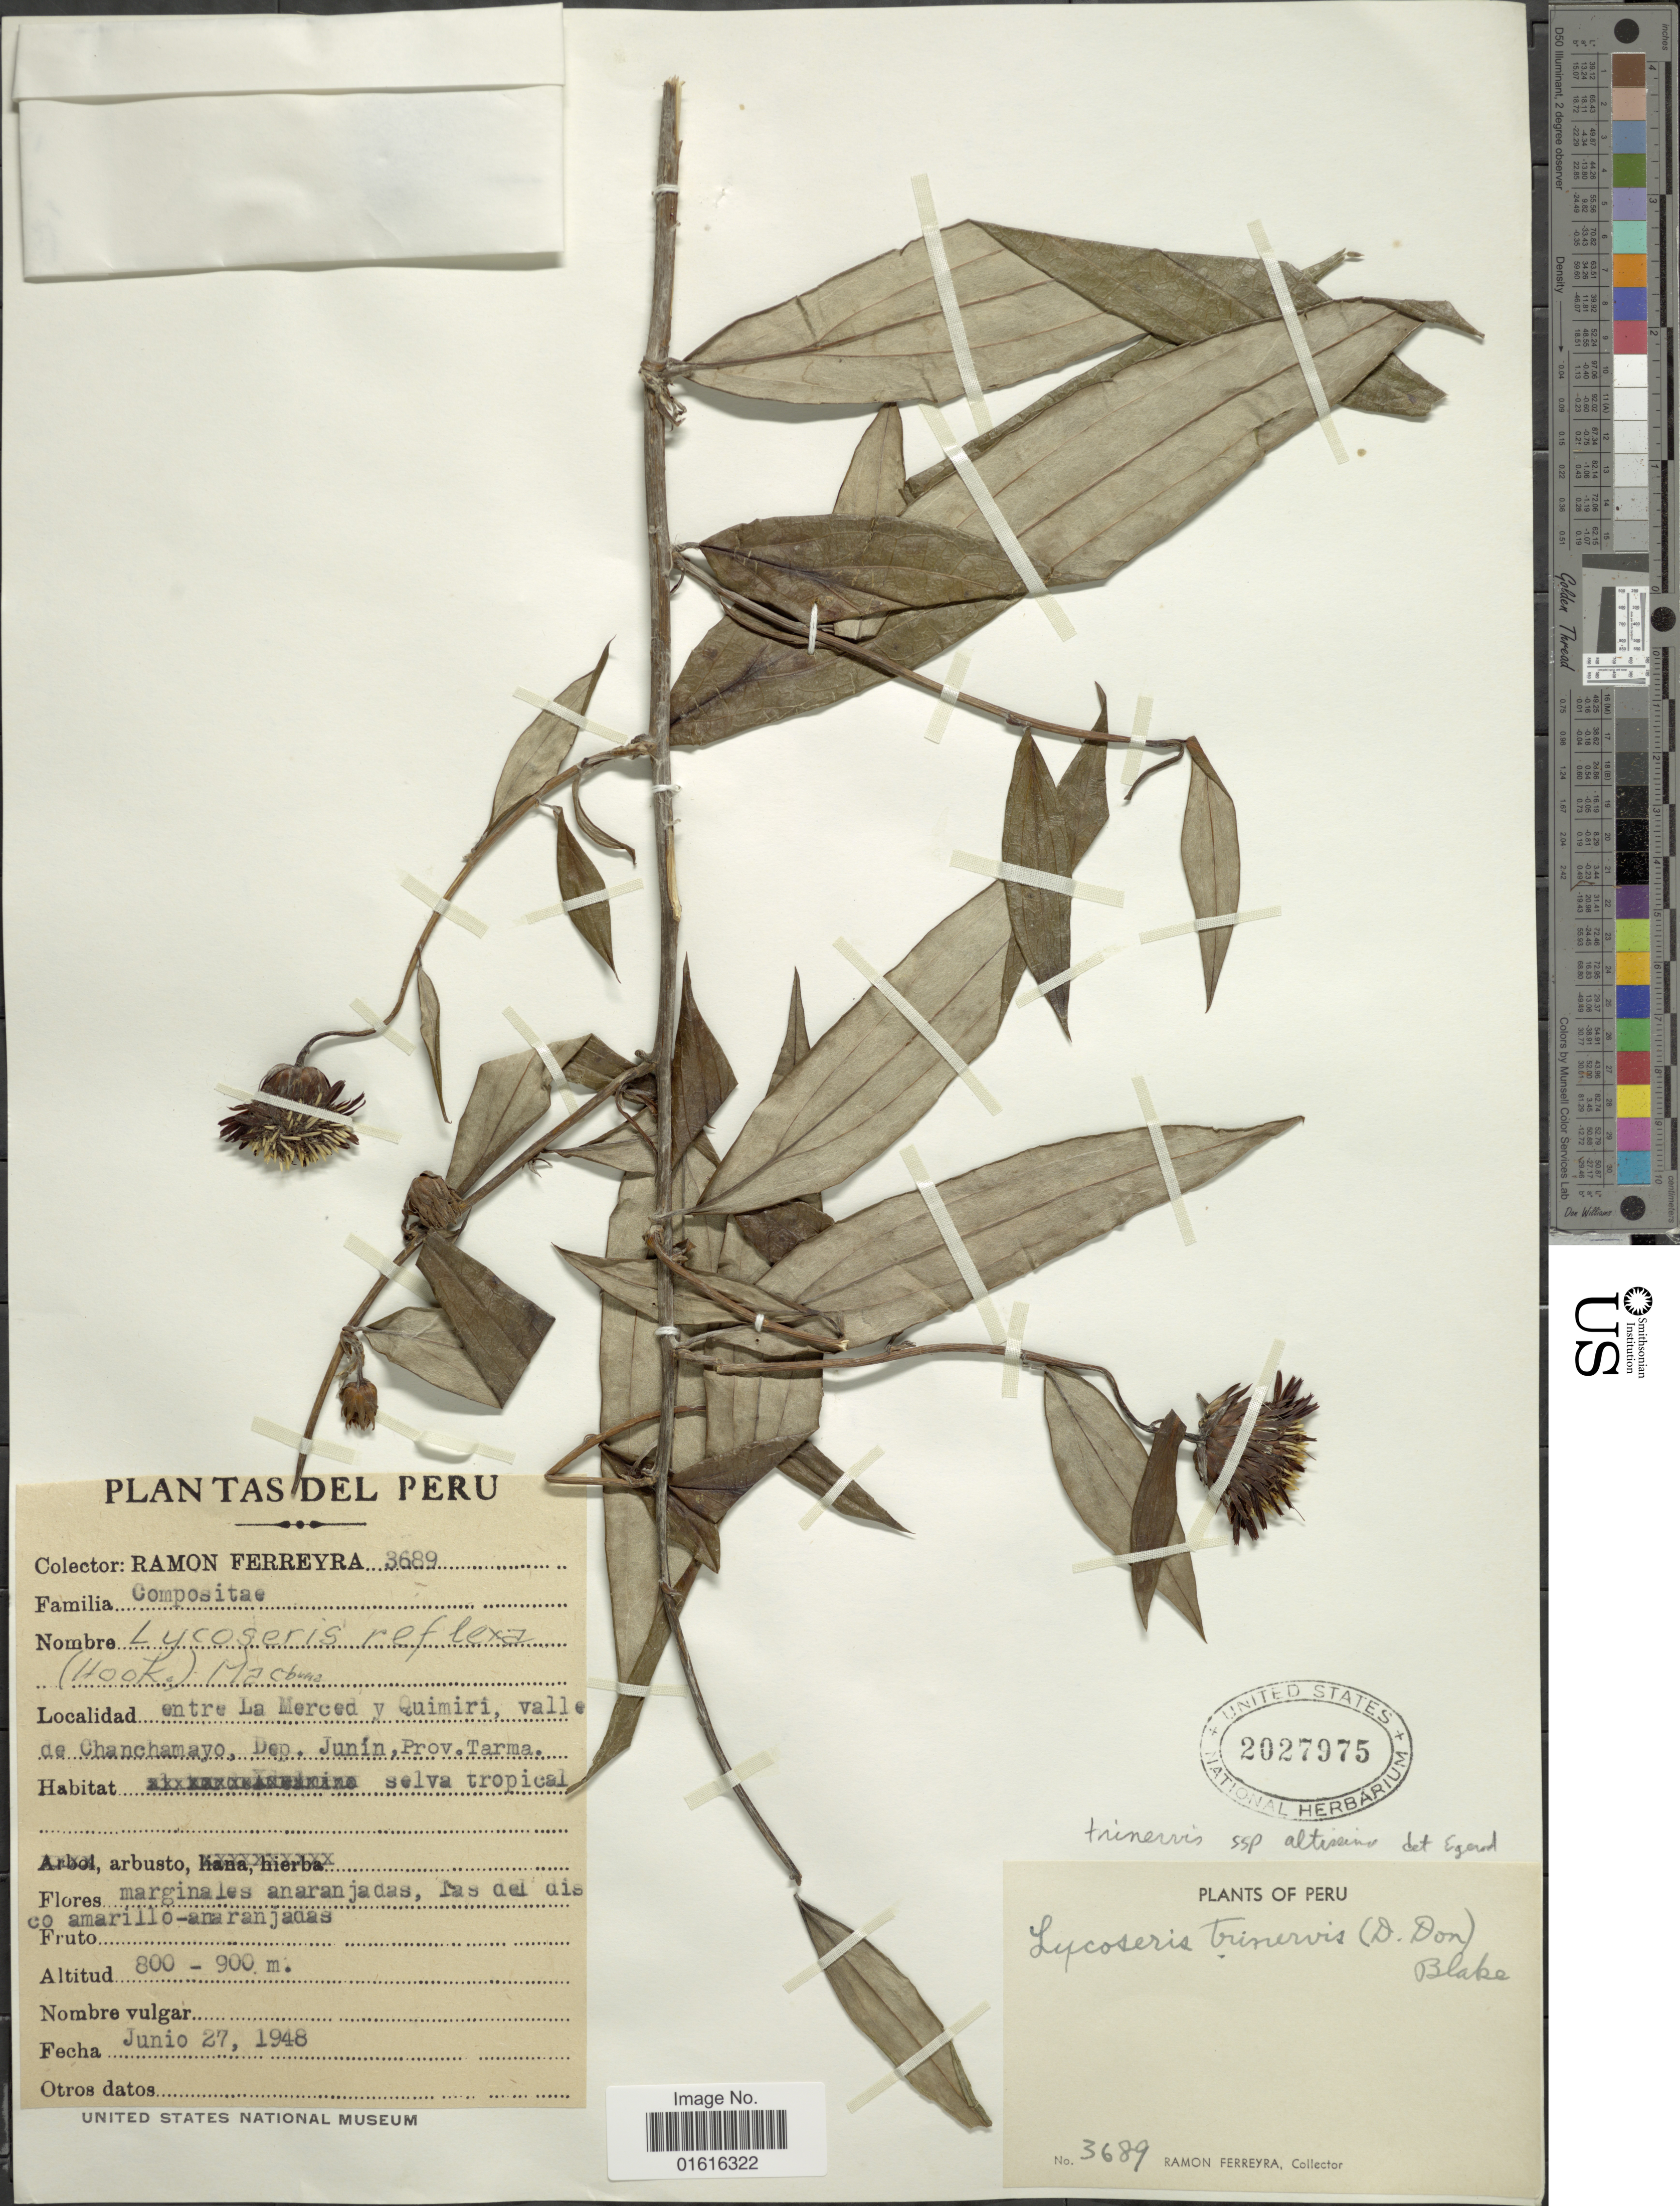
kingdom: Plantae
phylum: Tracheophyta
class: Magnoliopsida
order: Asterales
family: Asteraceae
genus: Lycoseris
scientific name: Lycoseris trinervis subsp. altissima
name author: (Poepp.) K. Egerod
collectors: R. A. Ferreyra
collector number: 3689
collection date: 1948-06-27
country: Peru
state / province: Junín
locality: Entre La Merced yu Quimiri, valle de Chanchamayo, Prov. Tarma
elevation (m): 800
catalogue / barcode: US 2027975